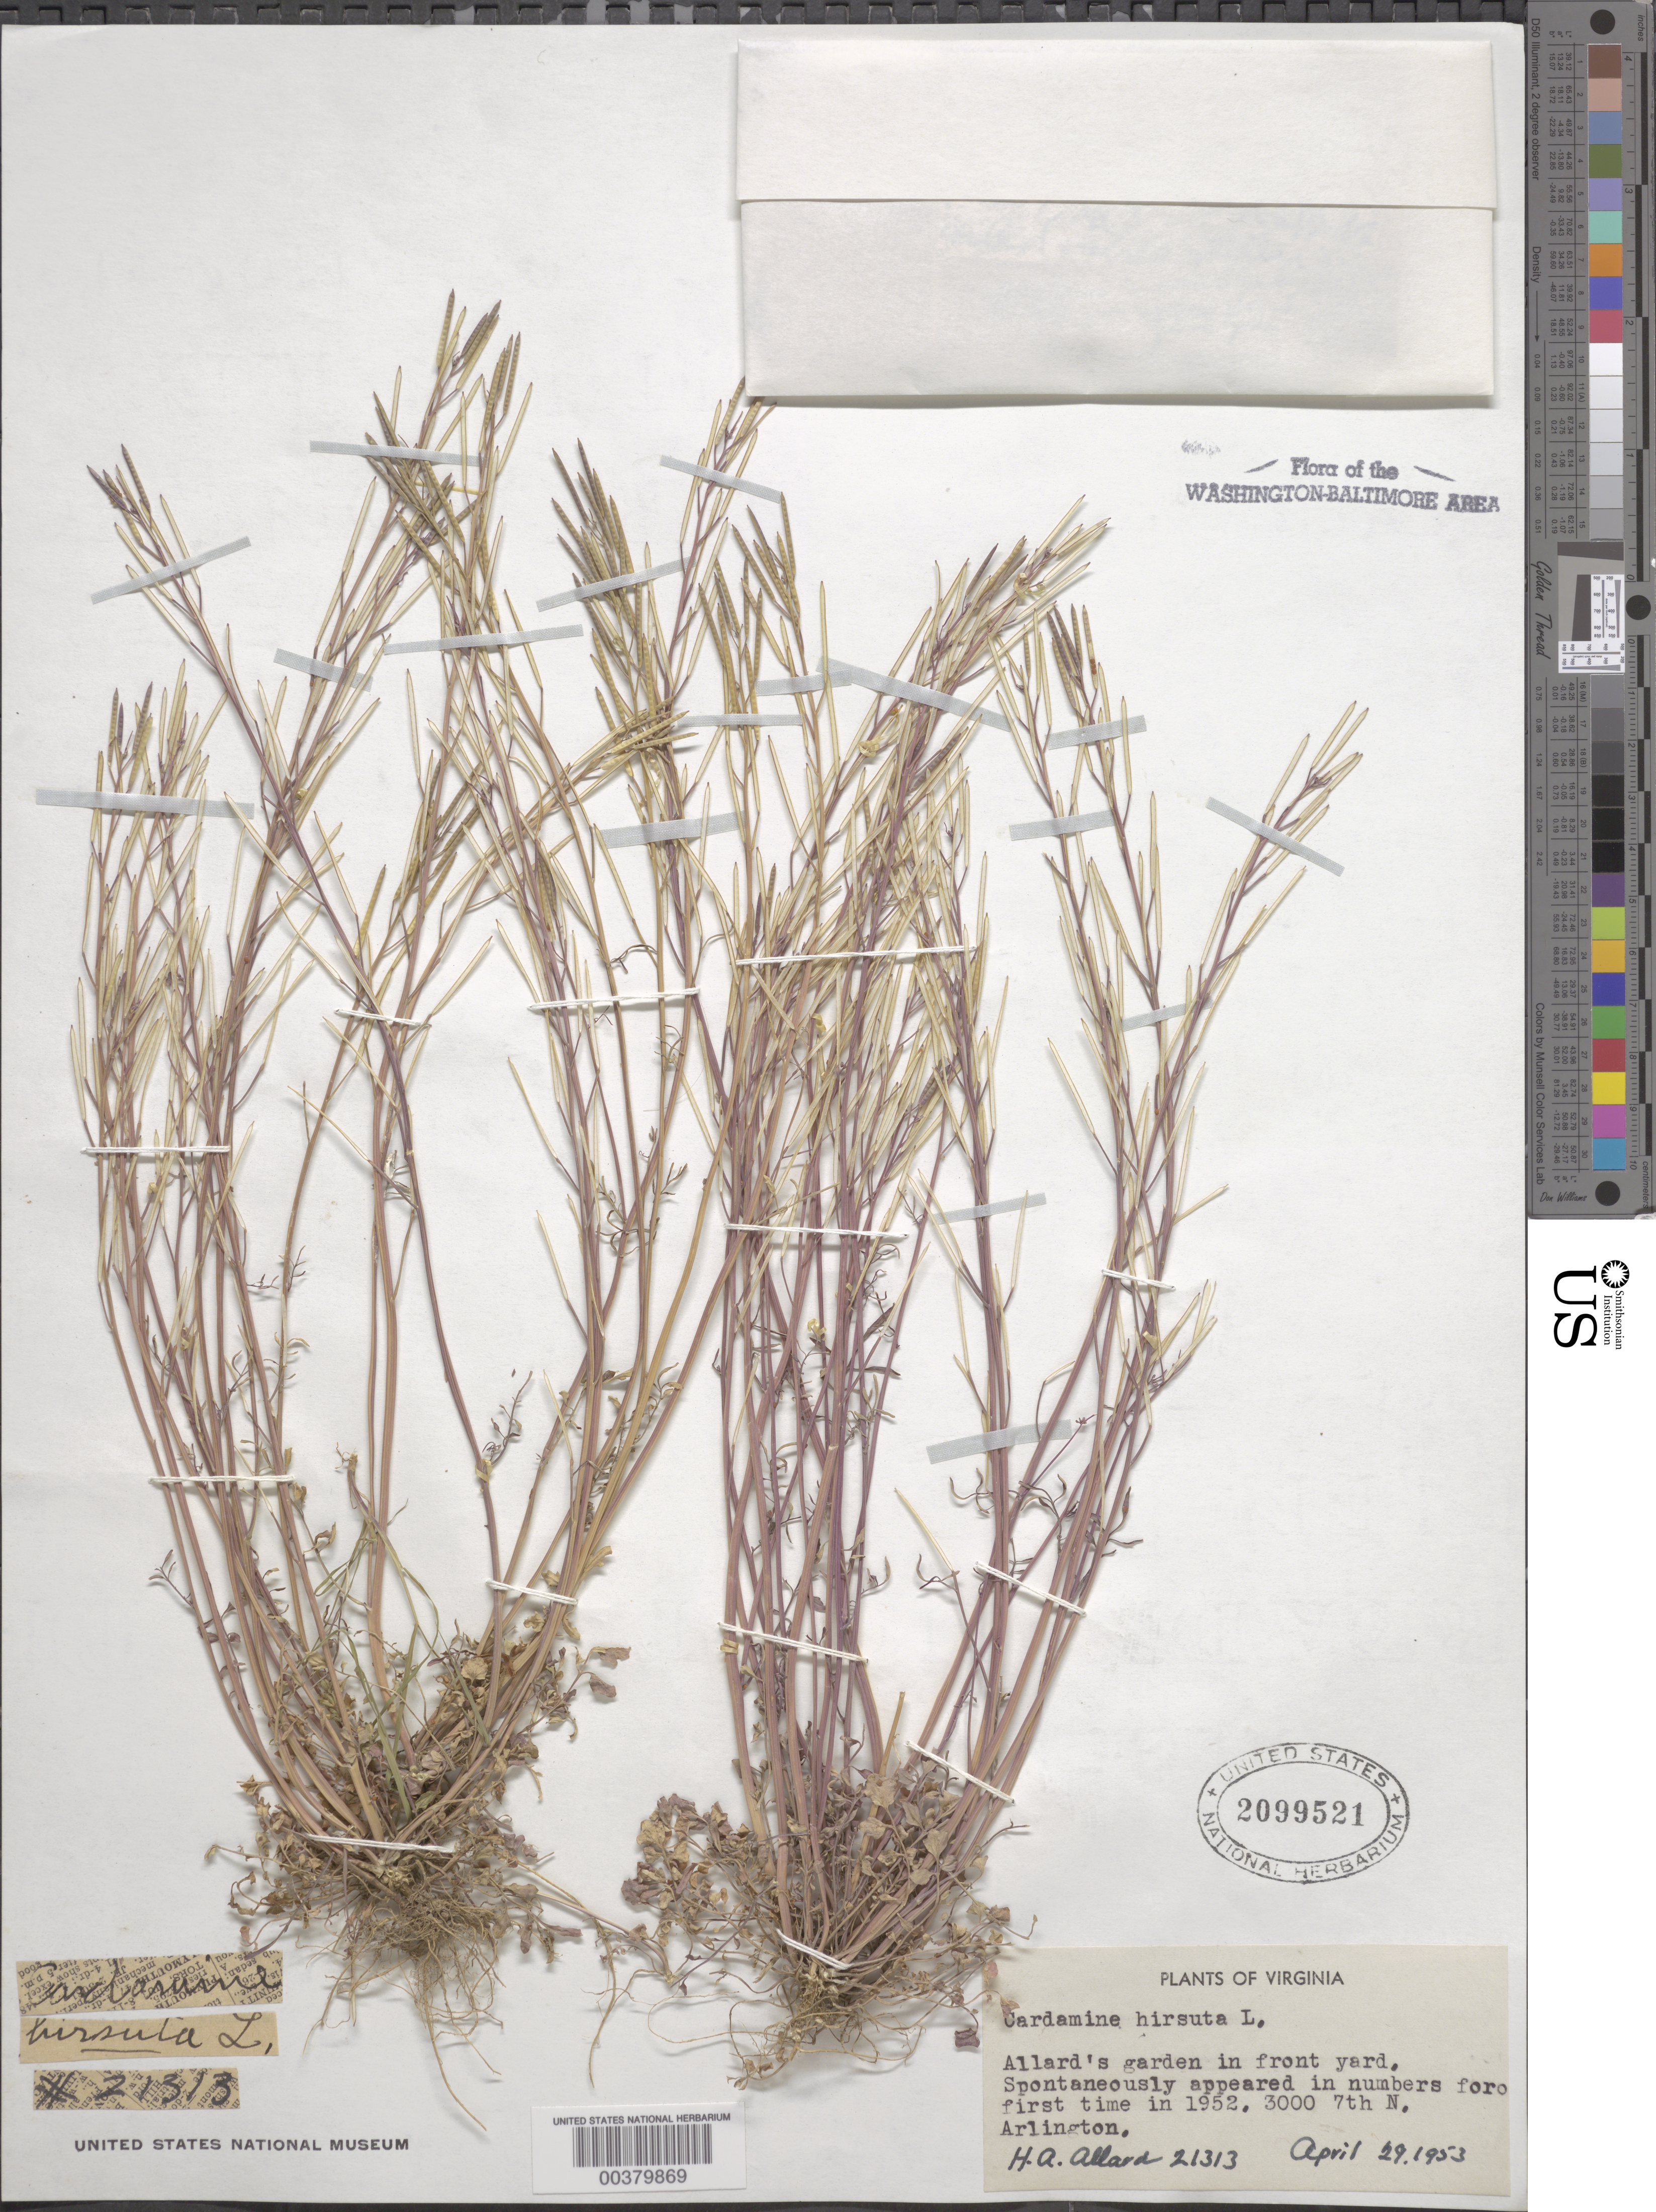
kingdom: Plantae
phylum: Tracheophyta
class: Magnoliopsida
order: Brassicales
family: Brassicaceae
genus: Cardamine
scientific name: Cardamine hirsuta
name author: L.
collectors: H. A. Allard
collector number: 21313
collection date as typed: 29 Apr 1953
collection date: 1953-04-29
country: United States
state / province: Virginia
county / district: Arlington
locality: Arlington, Allards Yard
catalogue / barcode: US 2099521